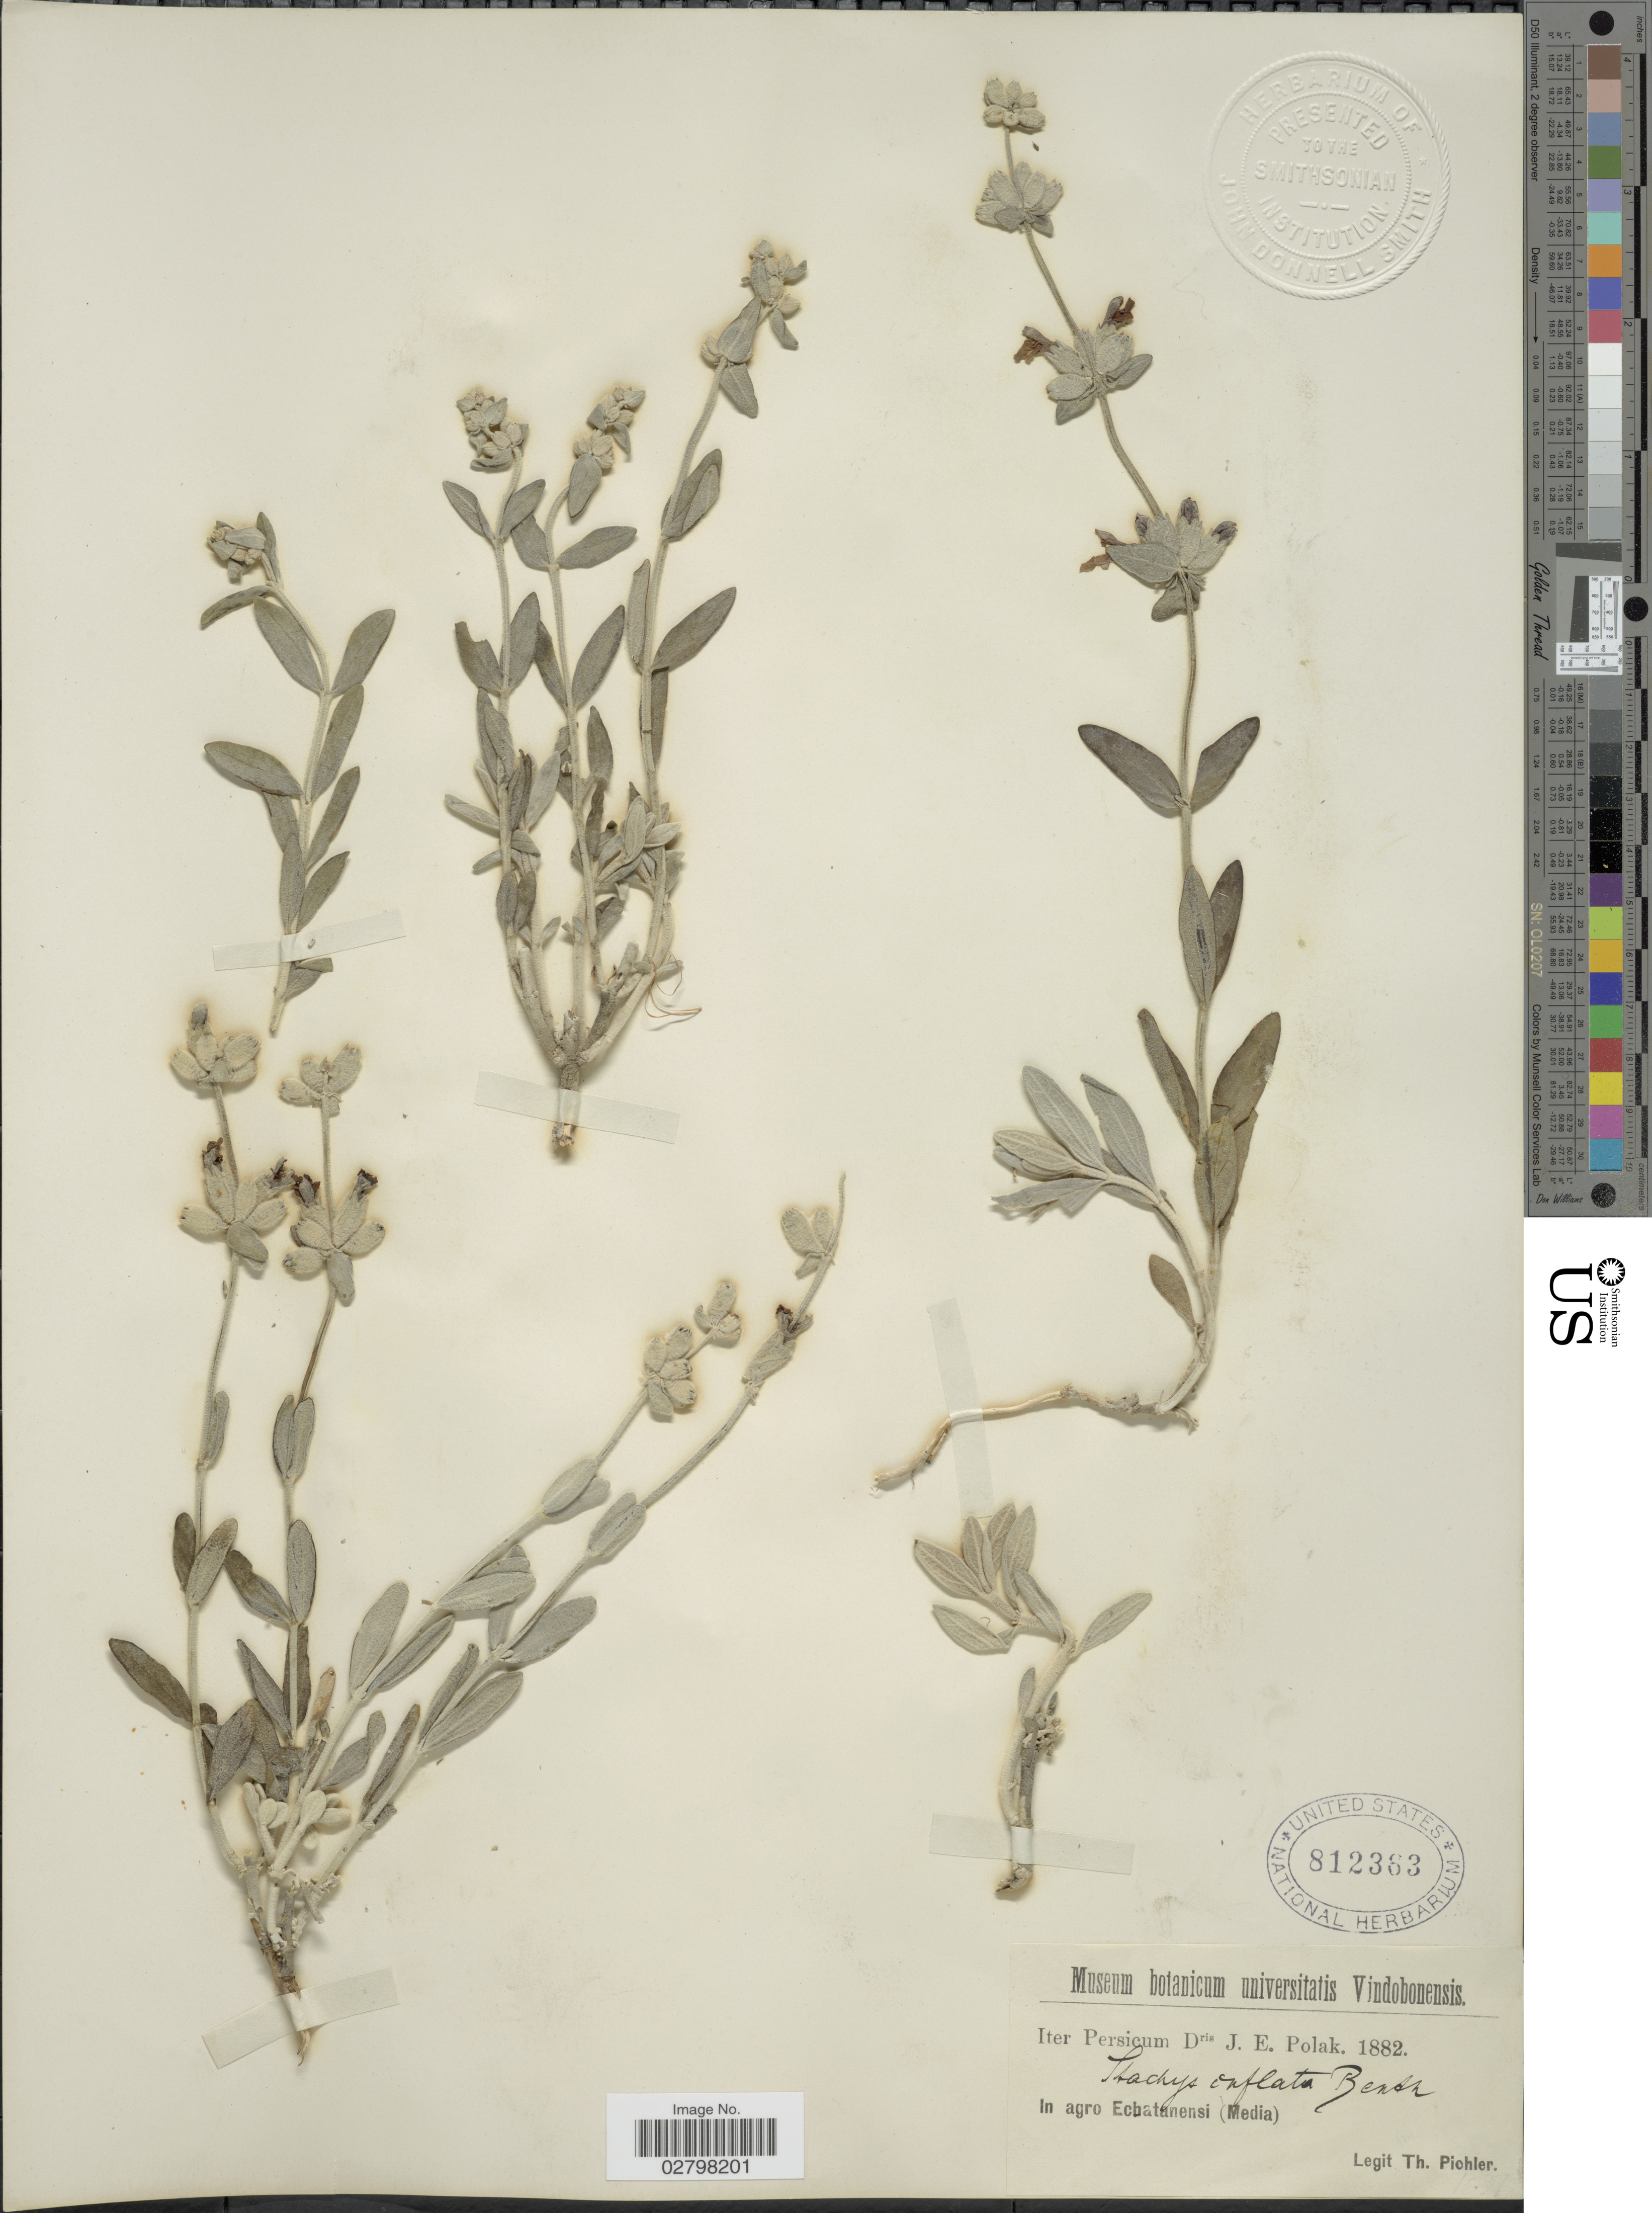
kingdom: Plantae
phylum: Tracheophyta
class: Magnoliopsida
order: Lamiales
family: Lamiaceae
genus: Stachys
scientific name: Stachys inflata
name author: Benth.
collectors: T. Pichler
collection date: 1882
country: Iran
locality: Iter Persicum. In agro Ecbatanensi (Media)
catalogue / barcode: US 812363